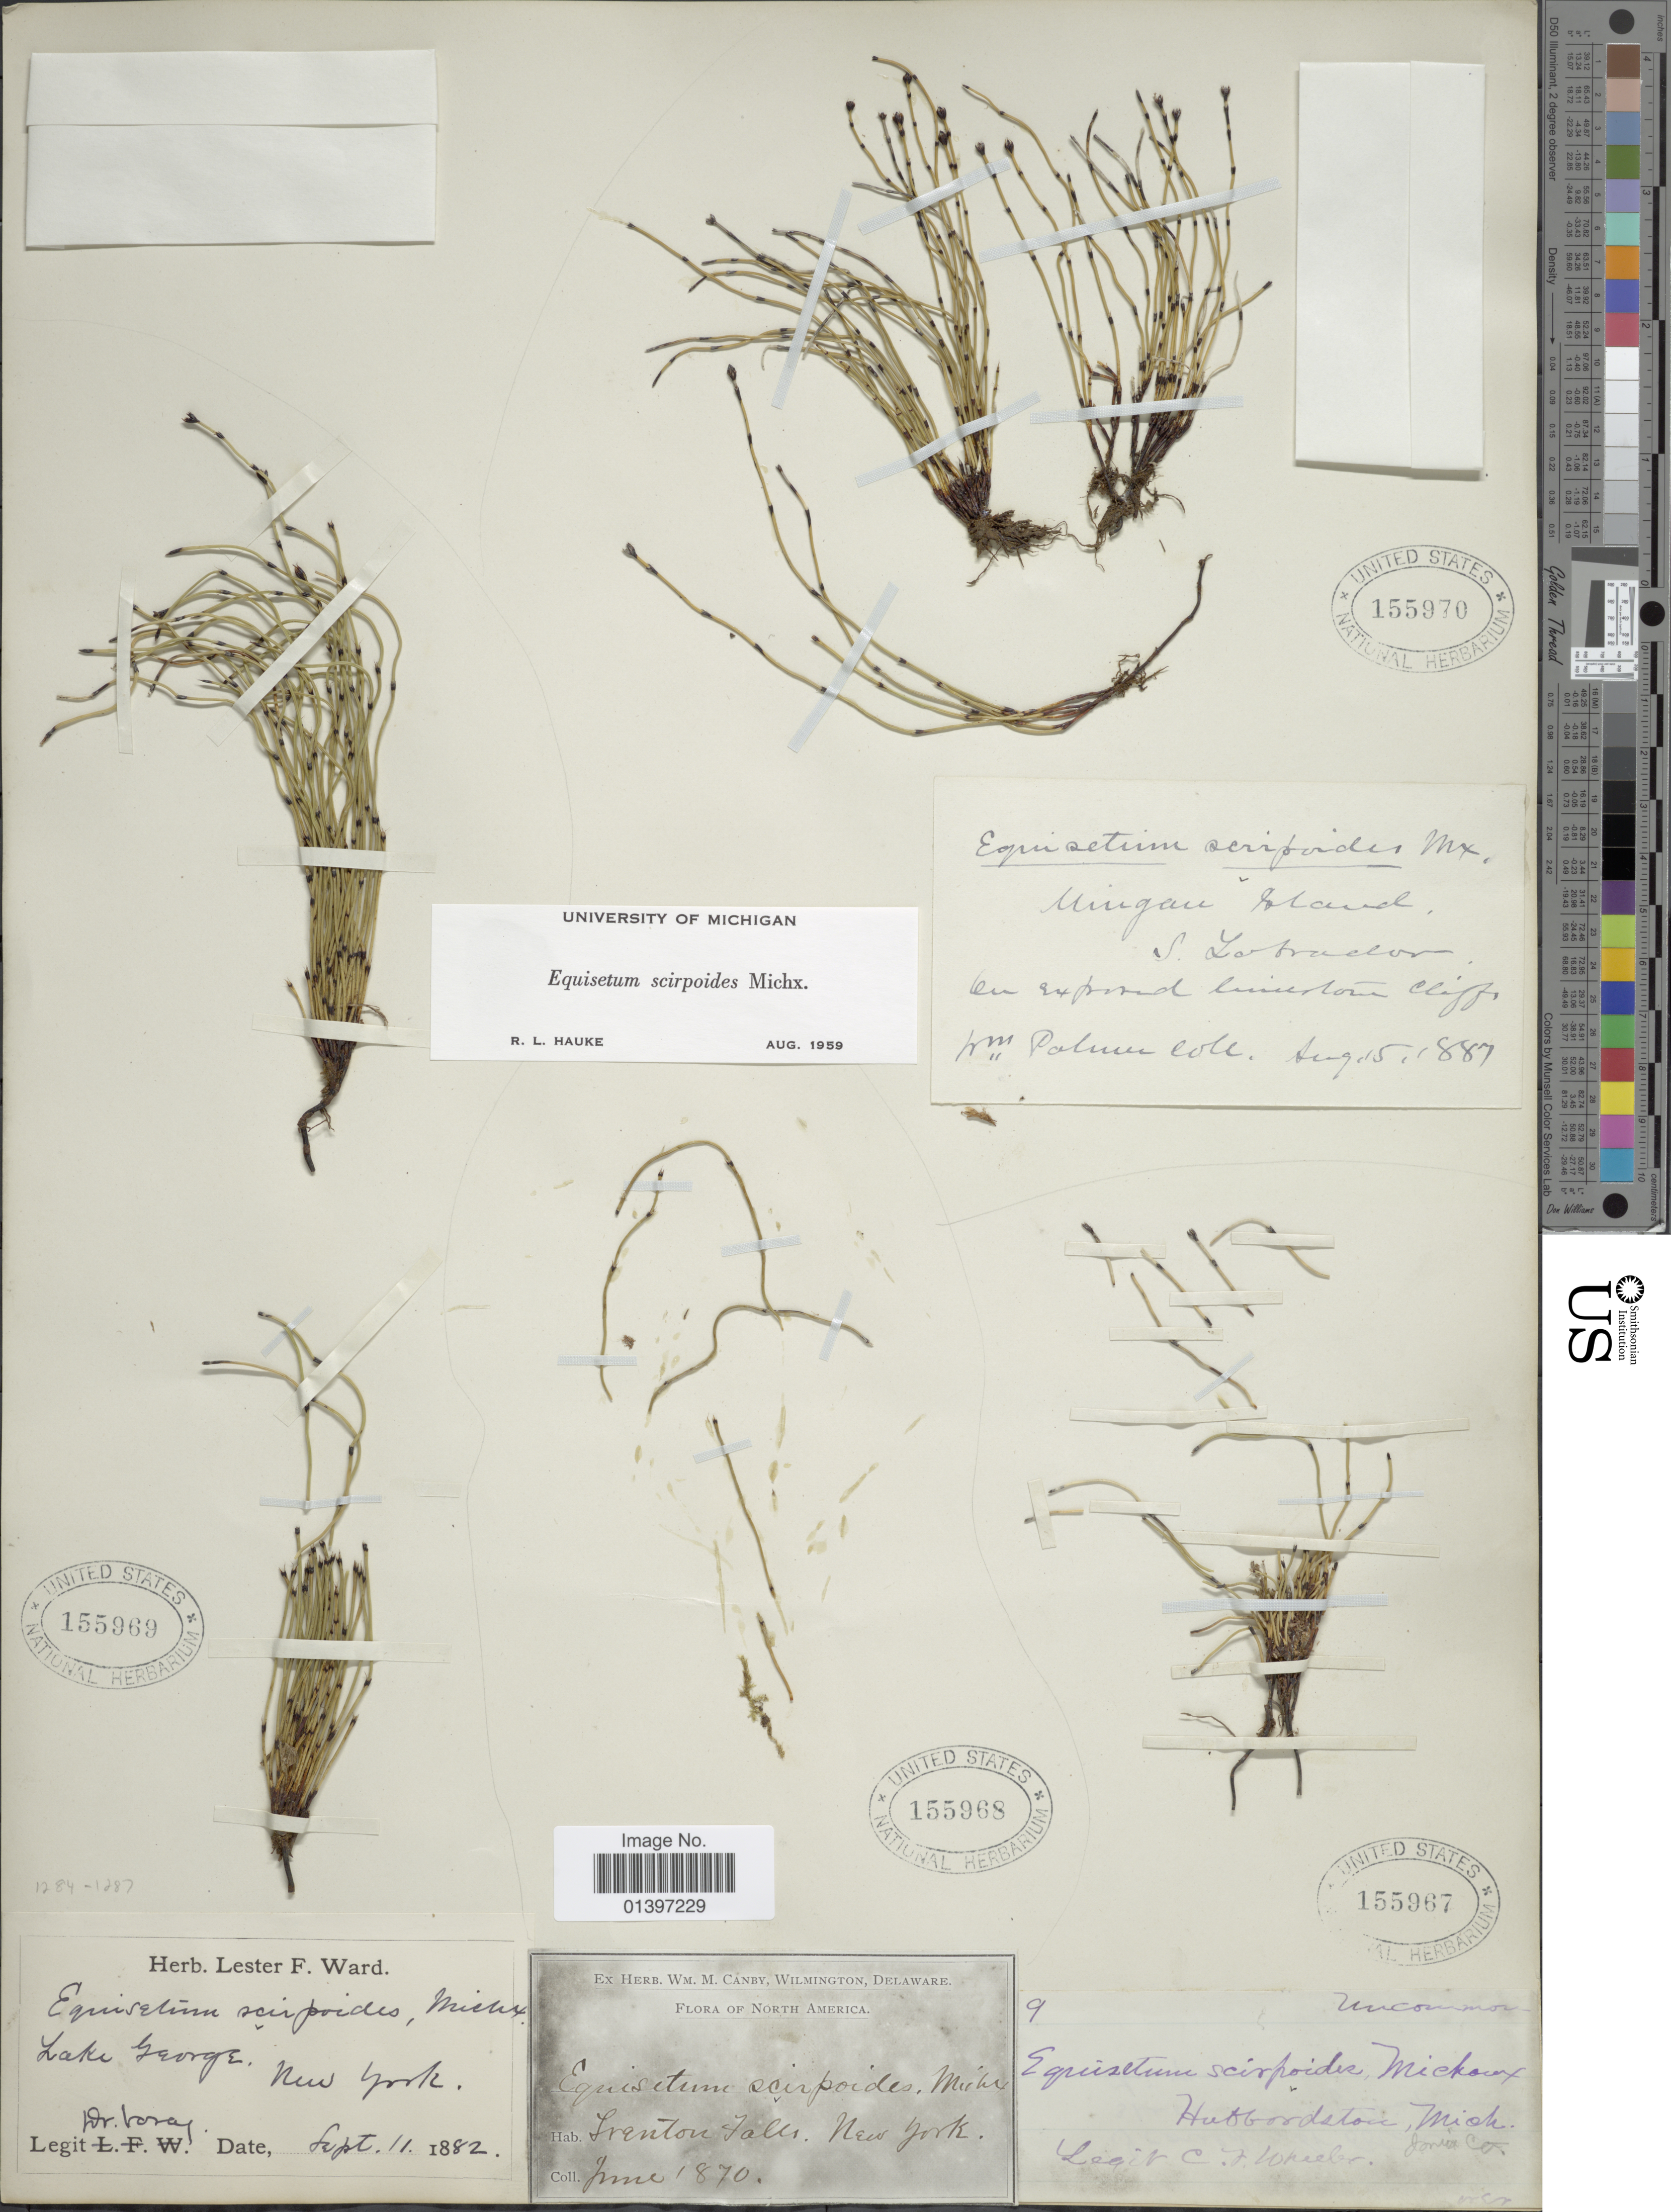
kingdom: Plantae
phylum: Tracheophyta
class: Polypodiopsida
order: Equisetales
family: Equisetaceae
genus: Equisetum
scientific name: Equisetum scirpoides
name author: Michx.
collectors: Toray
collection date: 1882-09-11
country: United States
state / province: New York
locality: Lake George, New York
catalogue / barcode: US 155969-3